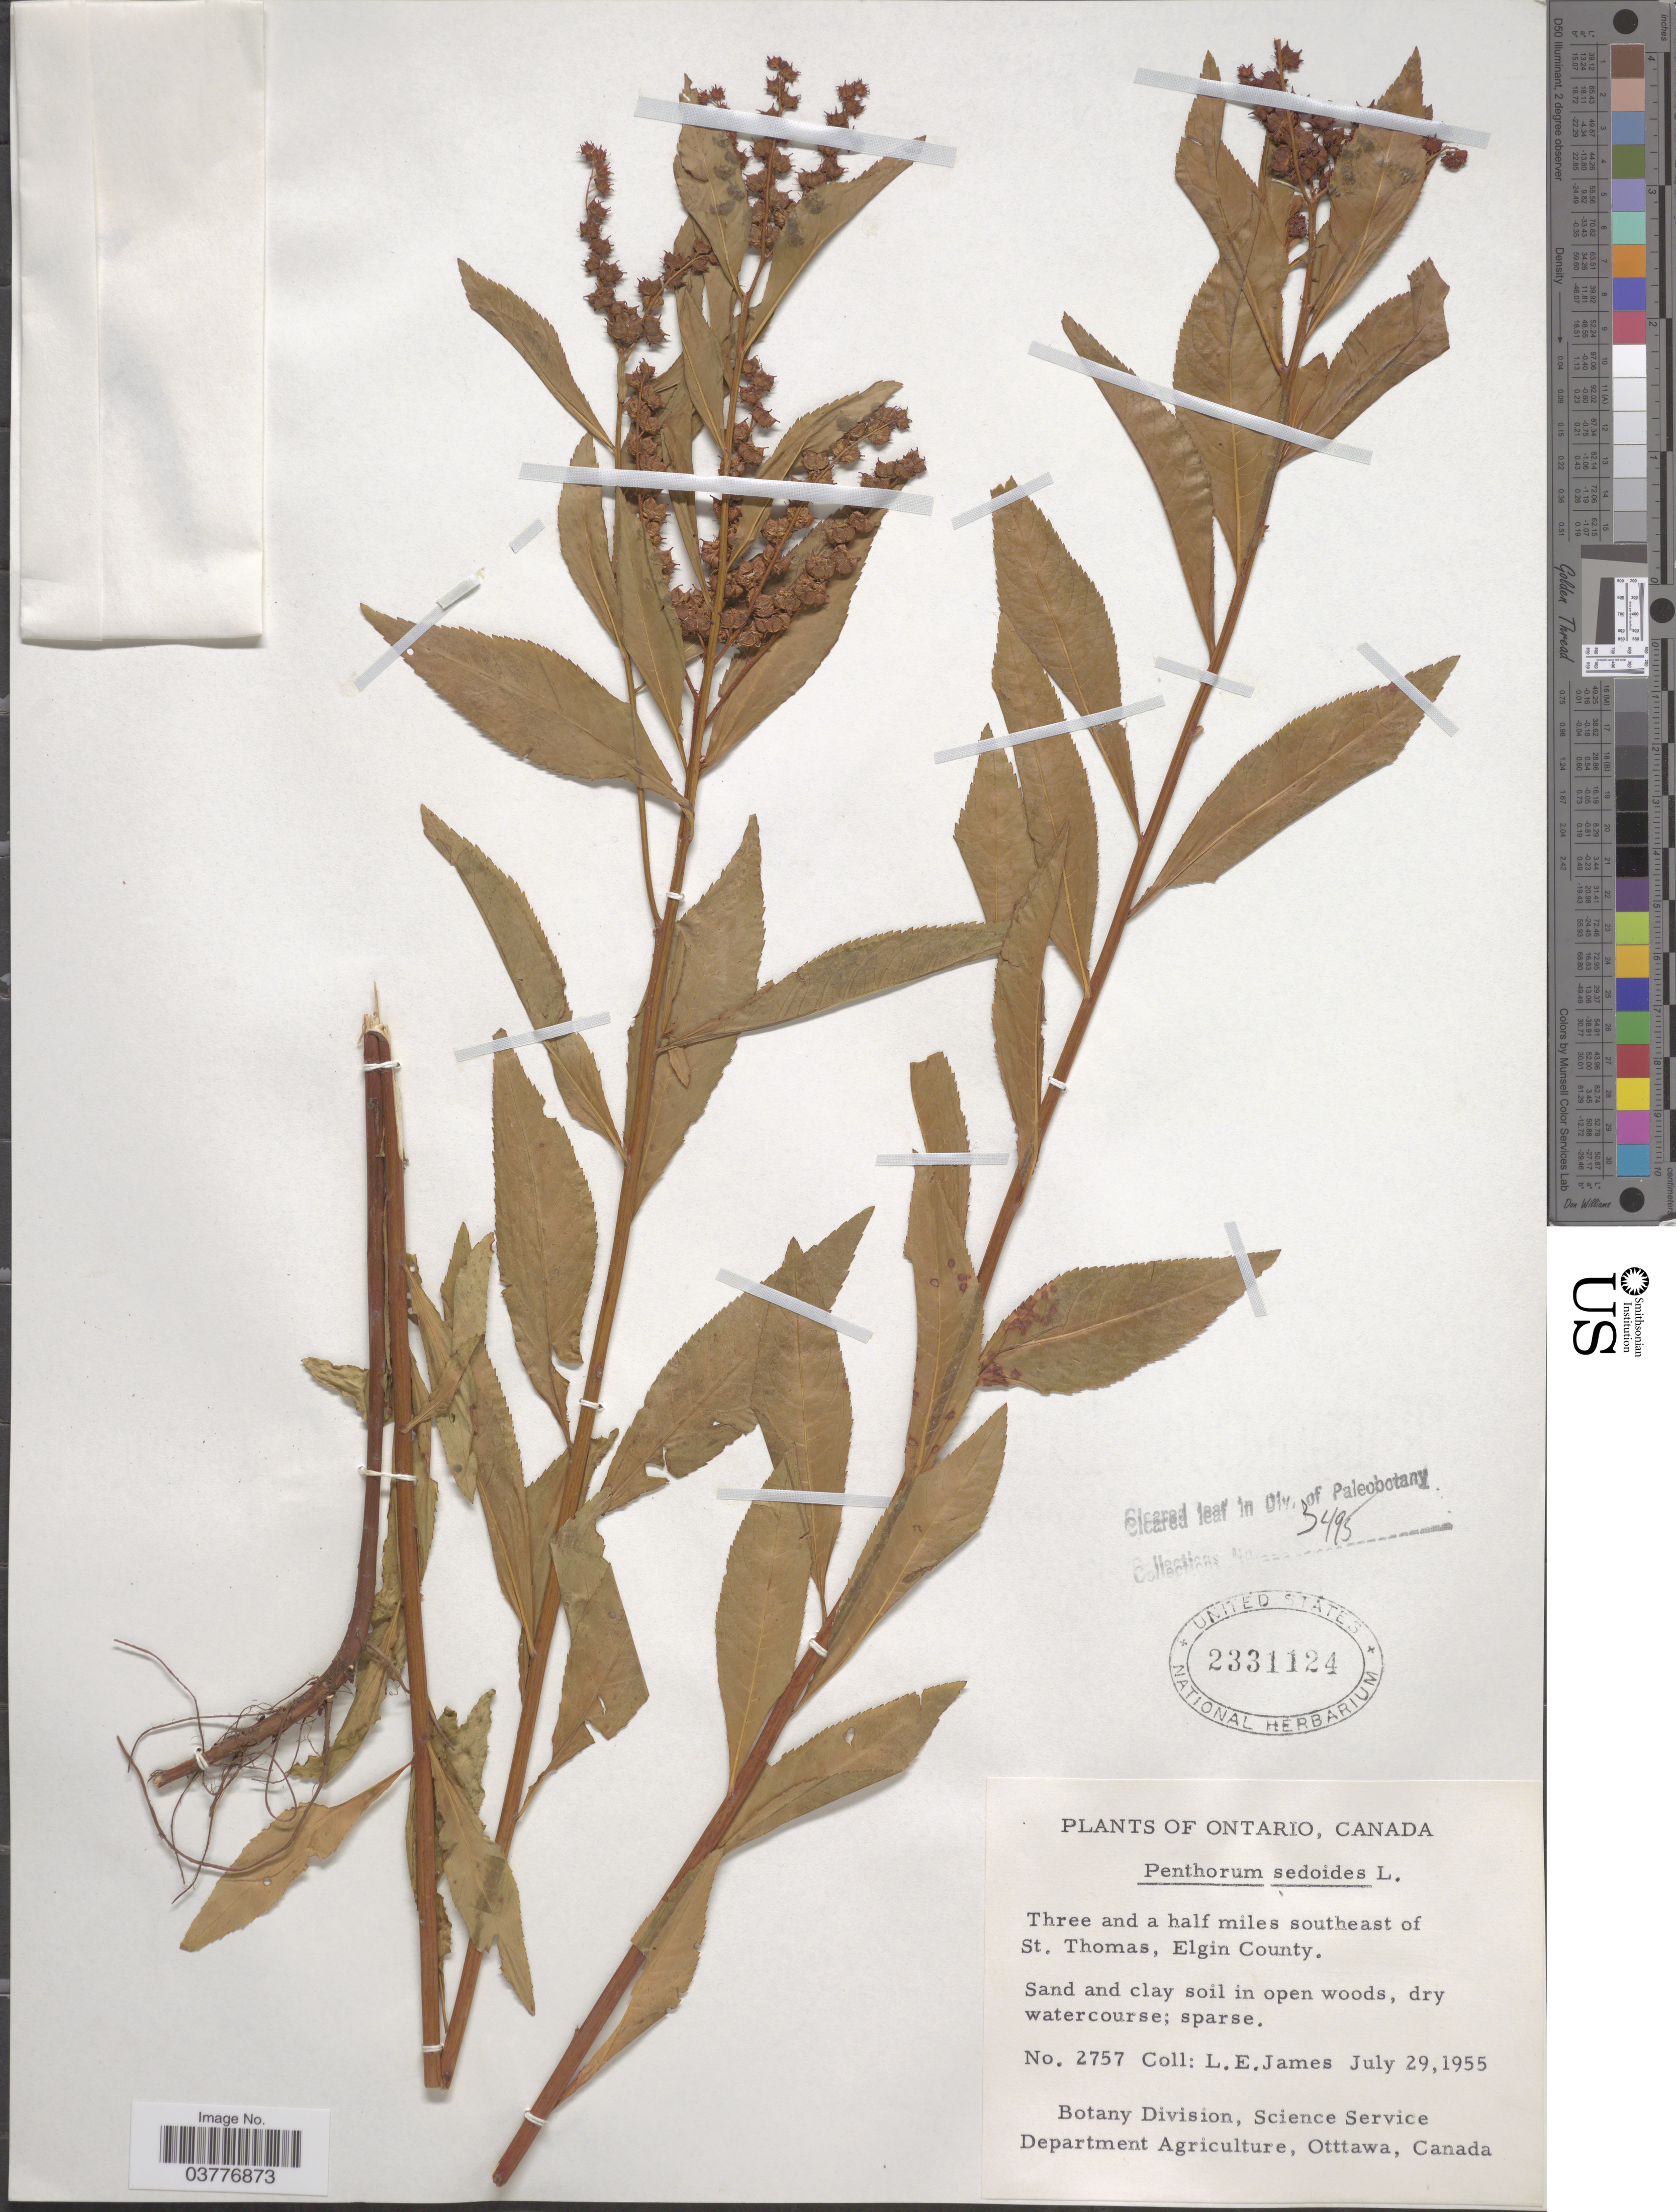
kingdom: Plantae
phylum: Tracheophyta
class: Magnoliopsida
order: Saxifragales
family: Penthoraceae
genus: Penthorum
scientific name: Penthorum sedoides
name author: L.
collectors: L. E. James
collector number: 2757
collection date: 1955-07-29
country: Canada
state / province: Ontario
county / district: Elgin County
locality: Three and a half miles southeast of St. Thomas.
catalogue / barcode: US 2331124